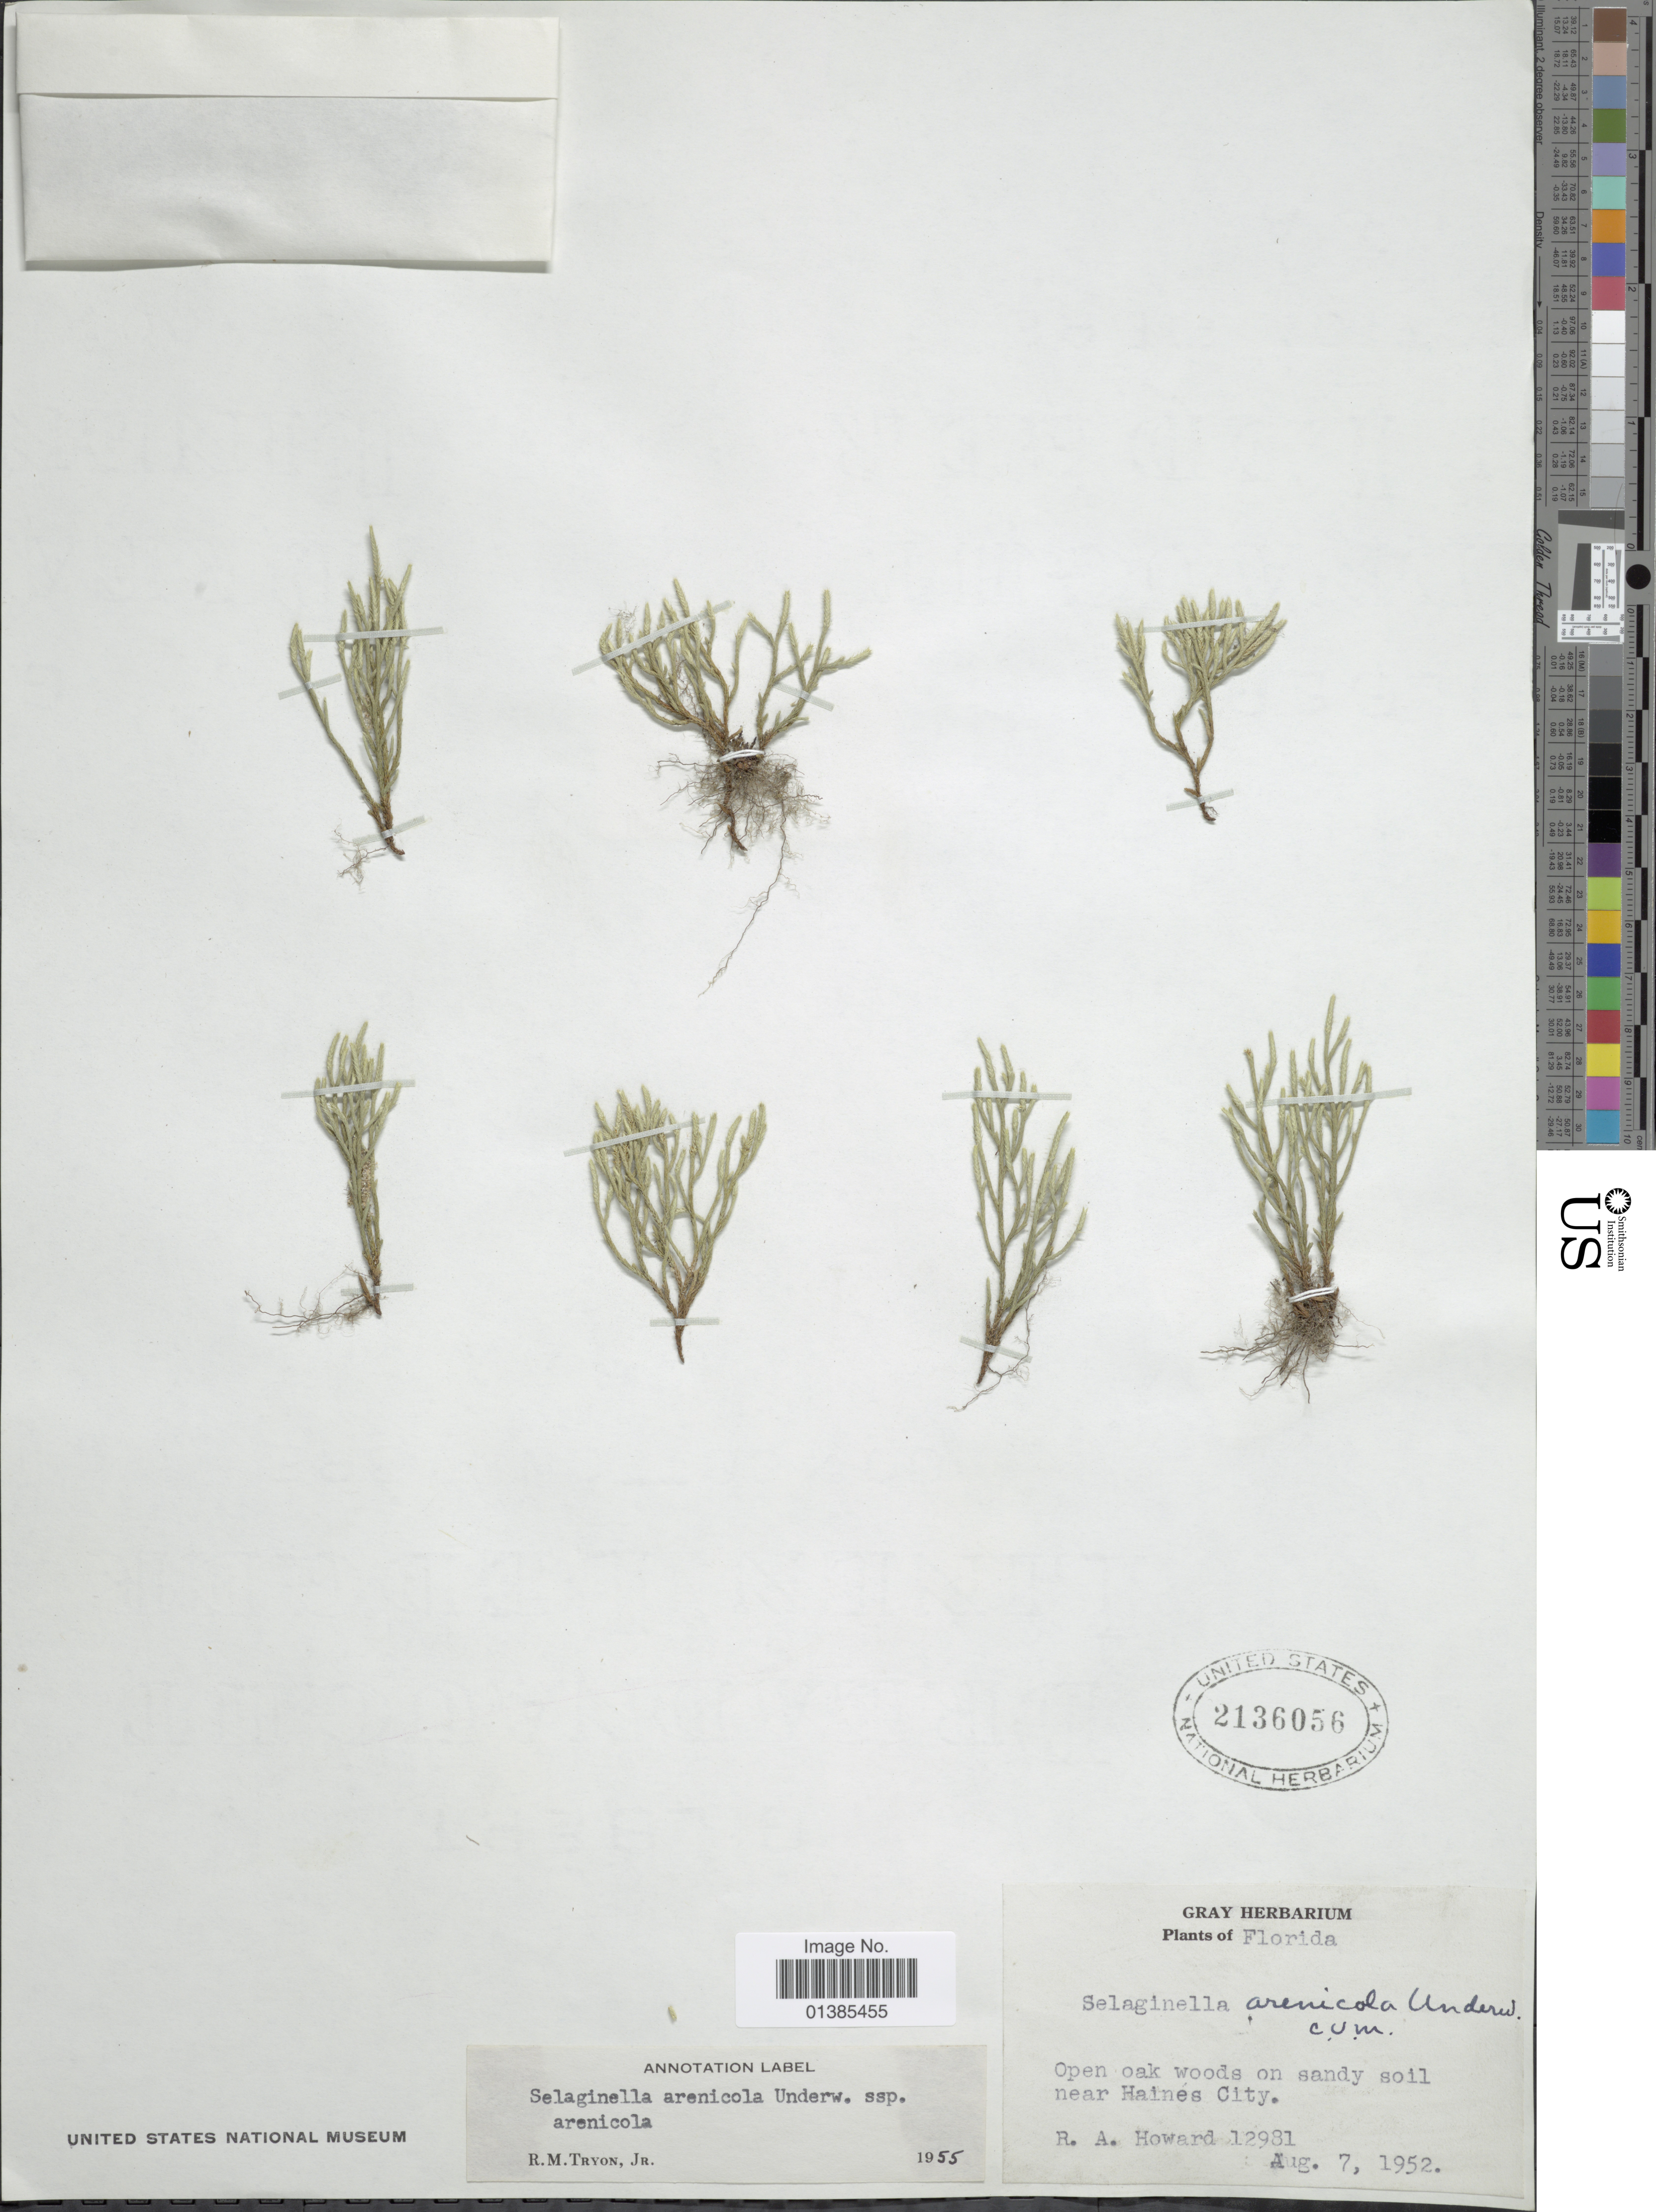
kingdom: Plantae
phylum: Tracheophyta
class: Lycopodiopsida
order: Selaginellales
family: Selaginellaceae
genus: Selaginella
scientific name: Selaginella arenicola subsp. arenicola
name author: Underw.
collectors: R. A. Howard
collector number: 12981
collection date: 1952-08-07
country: United States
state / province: Florida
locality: Open oak woods on sandy soil near Hianes City.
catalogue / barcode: US 2136056